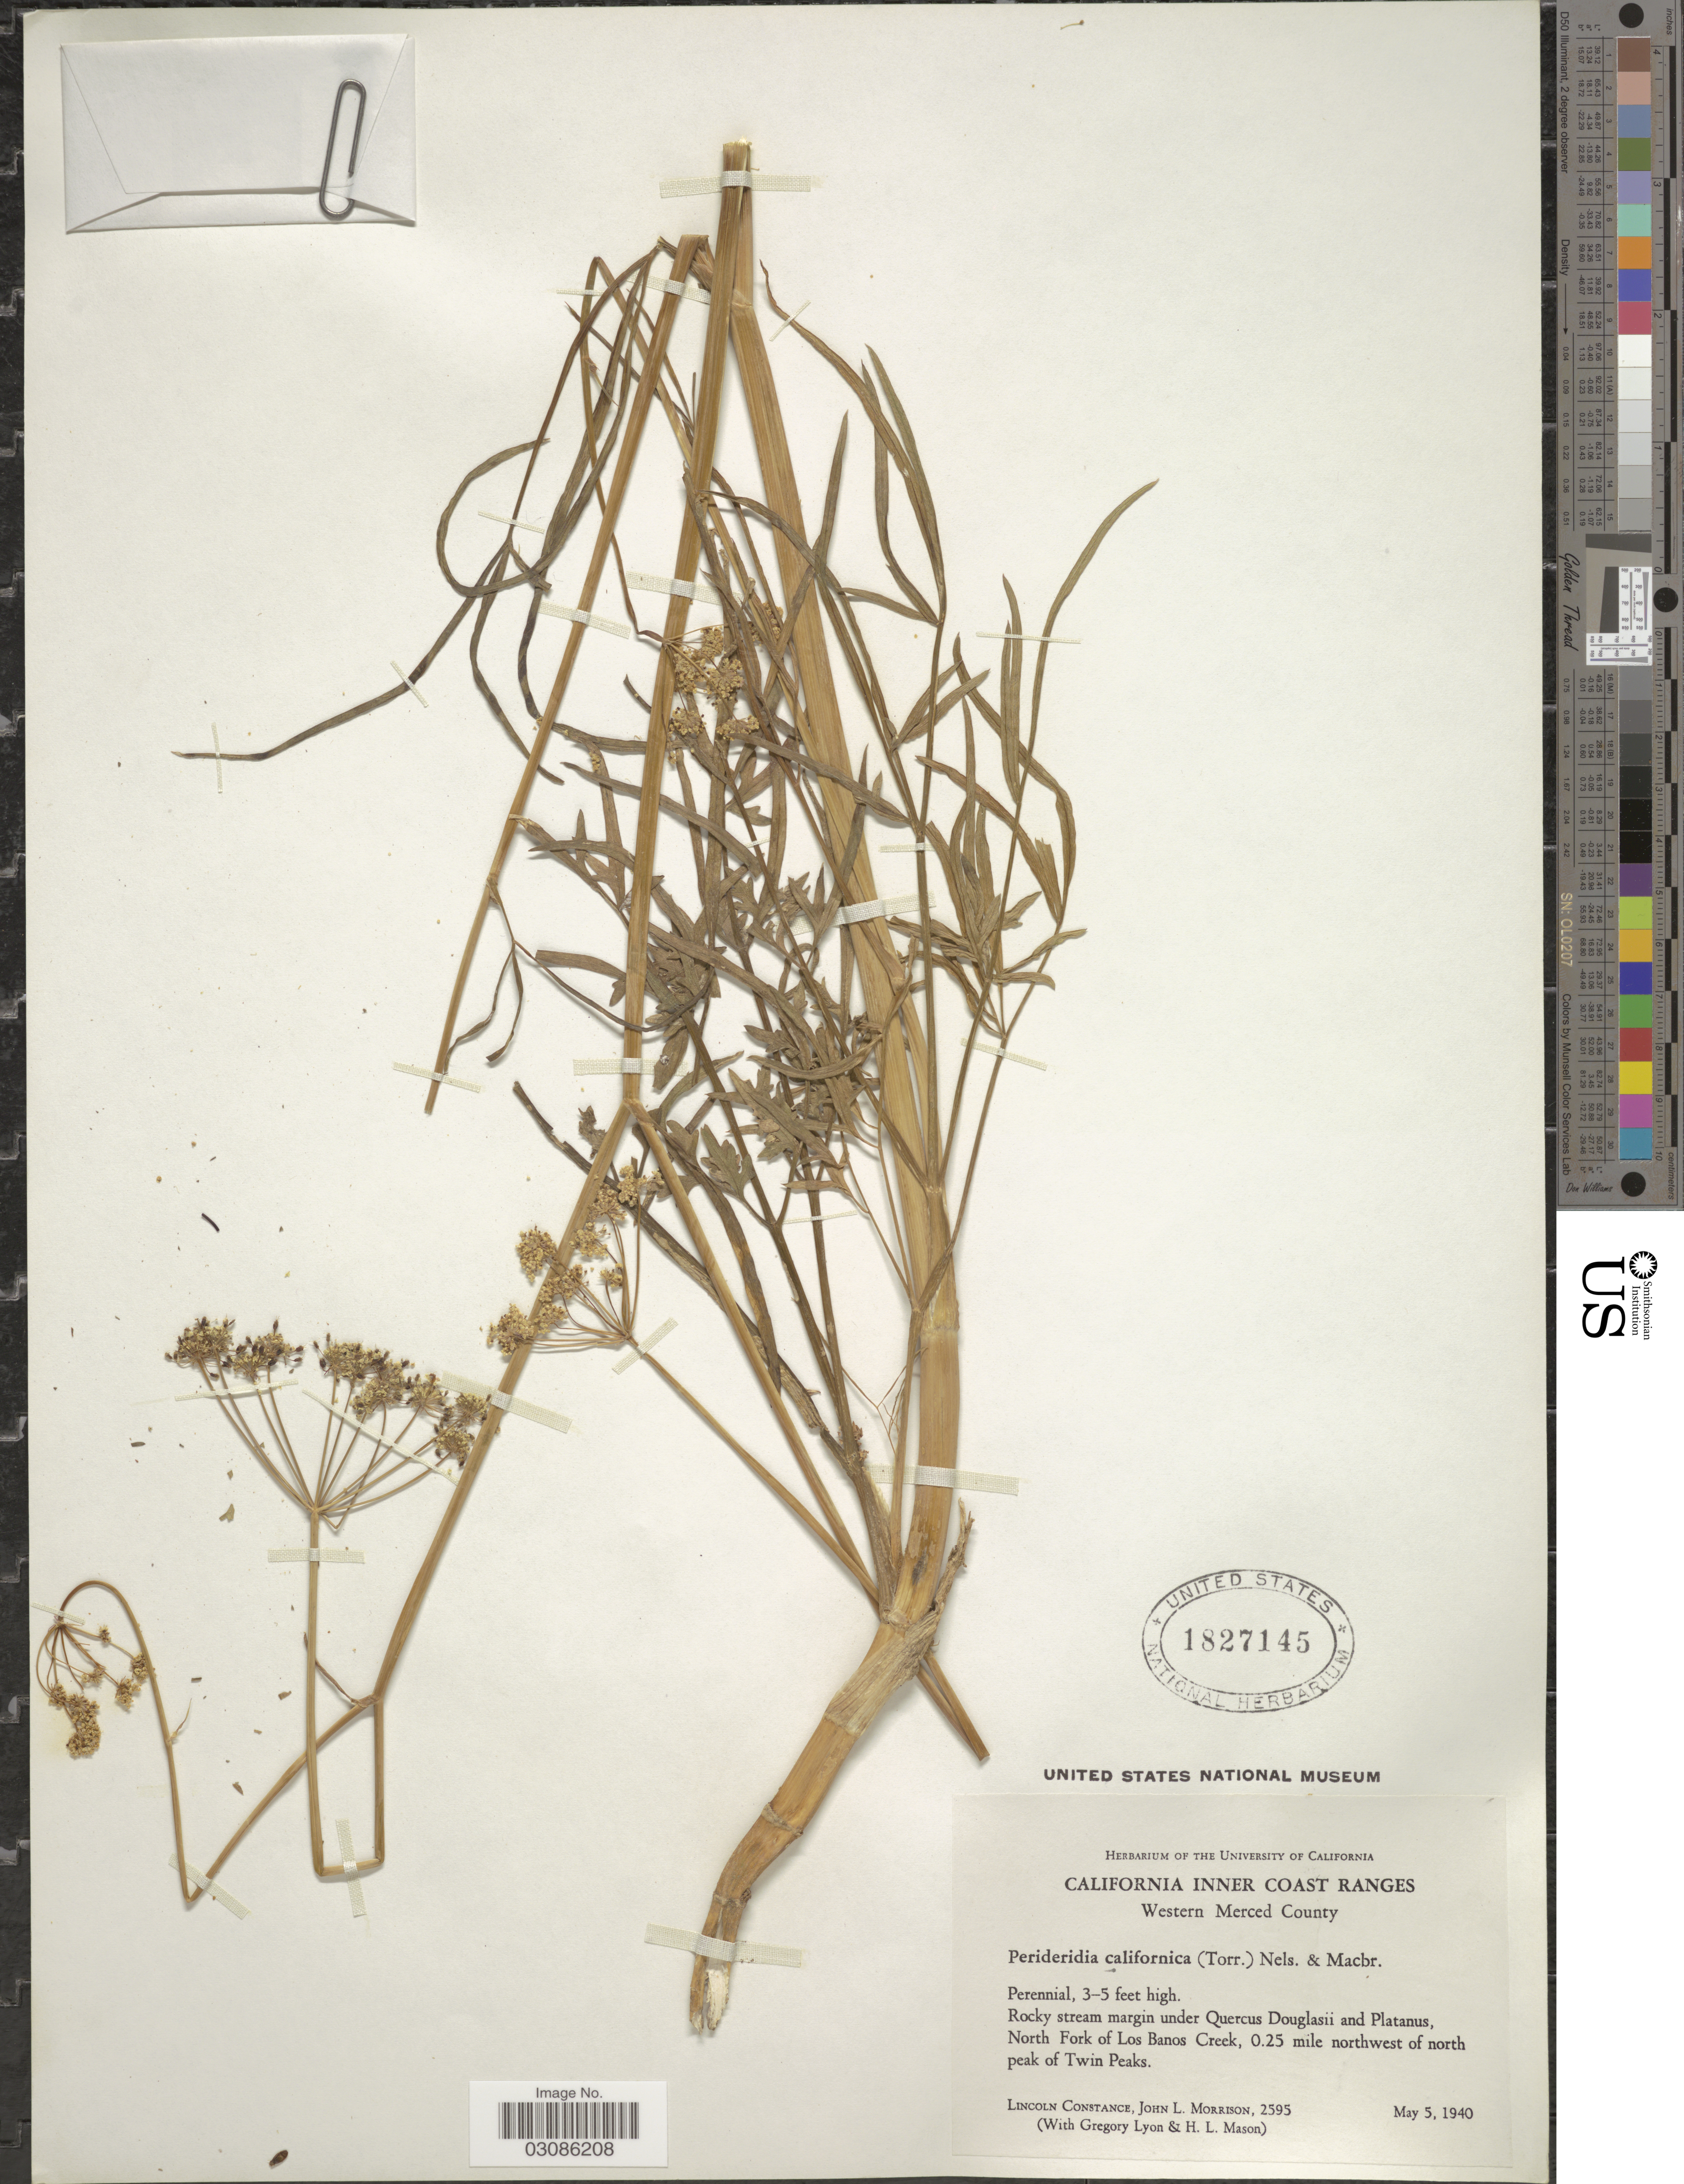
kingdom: Plantae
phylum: Tracheophyta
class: Magnoliopsida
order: Apiales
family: Apiaceae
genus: Perideridia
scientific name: Perideridia californica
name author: (Torr.) A. Nelson & J.F. Macbr.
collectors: L. Constance, J. Morrison, G. Lyon & H. L. Mason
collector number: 2595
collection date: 1940-05-05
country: United States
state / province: California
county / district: Merced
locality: California Inner Coast Ranges, Western Merced County, North Fork of Los Banos Creek, 0.25 mile northwest of north peak of Twin Peaks.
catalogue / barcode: US 1827145